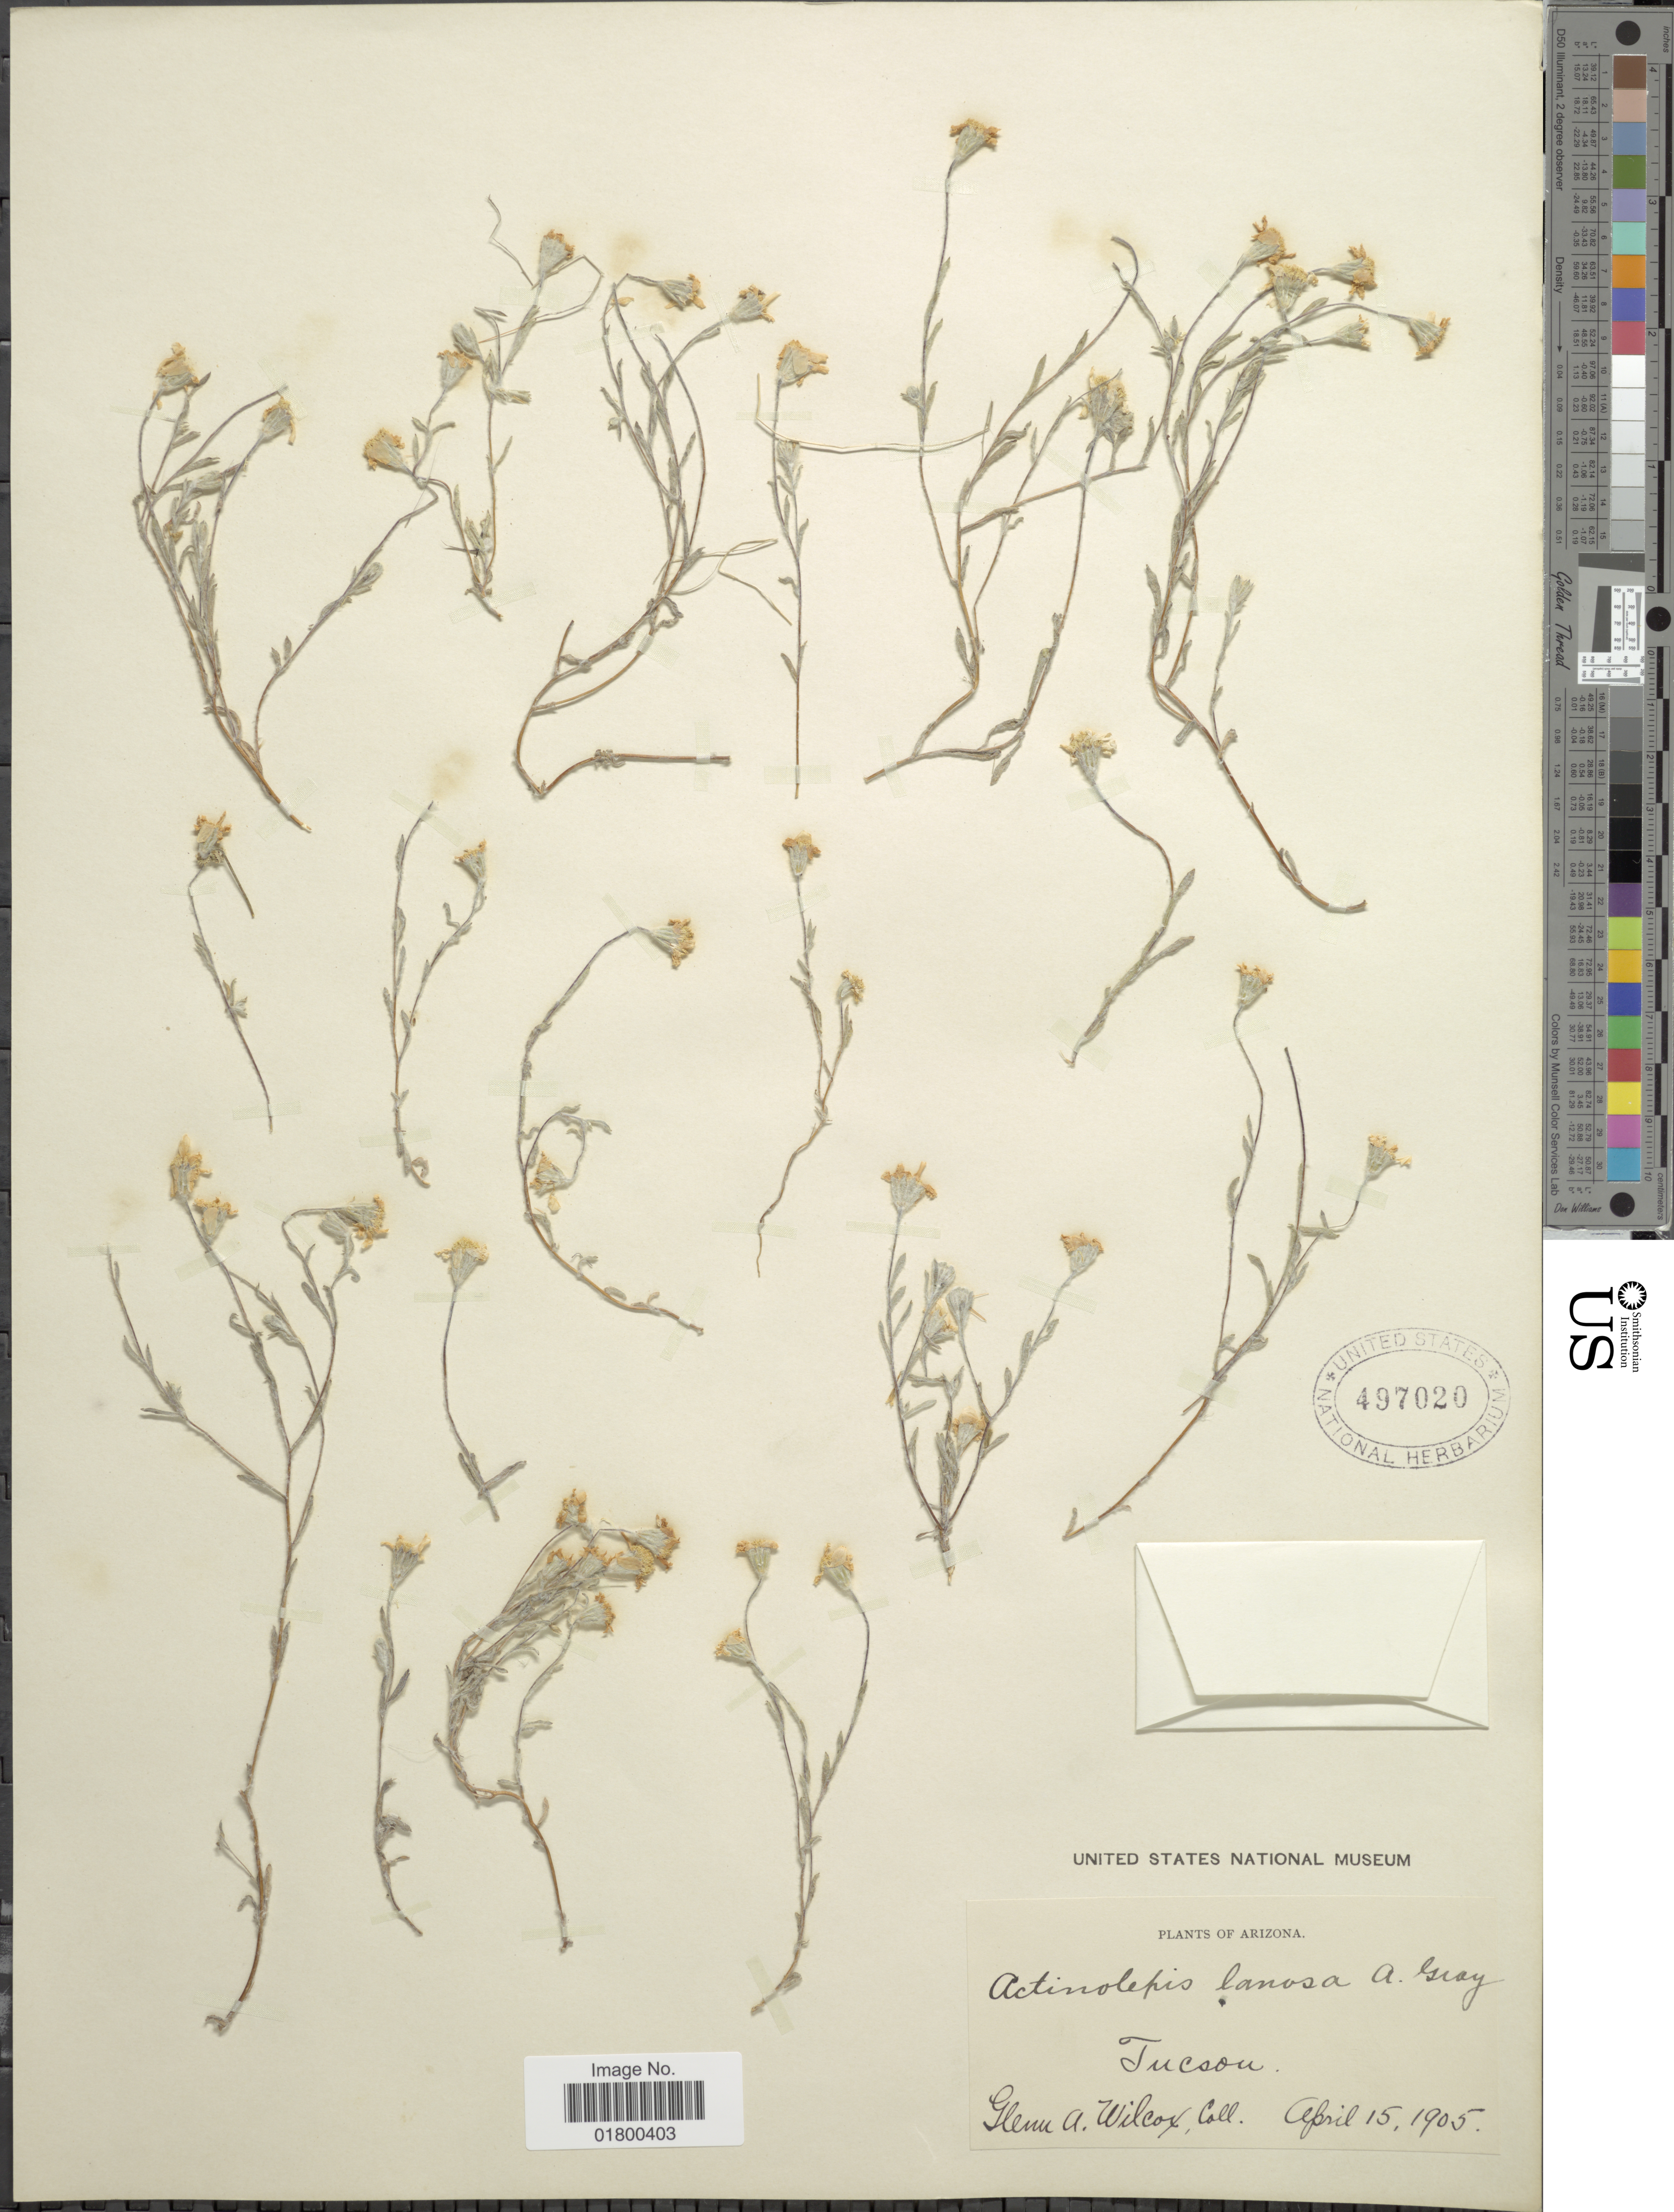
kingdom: Plantae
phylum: Tracheophyta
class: Magnoliopsida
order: Asterales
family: Asteraceae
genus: Eriophyllum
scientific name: Eriophyllum lanosum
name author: (A. Gray) A. Gray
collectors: Mrs. G. Wilcox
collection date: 1905-04-15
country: United States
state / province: Arizona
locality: Tucson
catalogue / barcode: US 497020